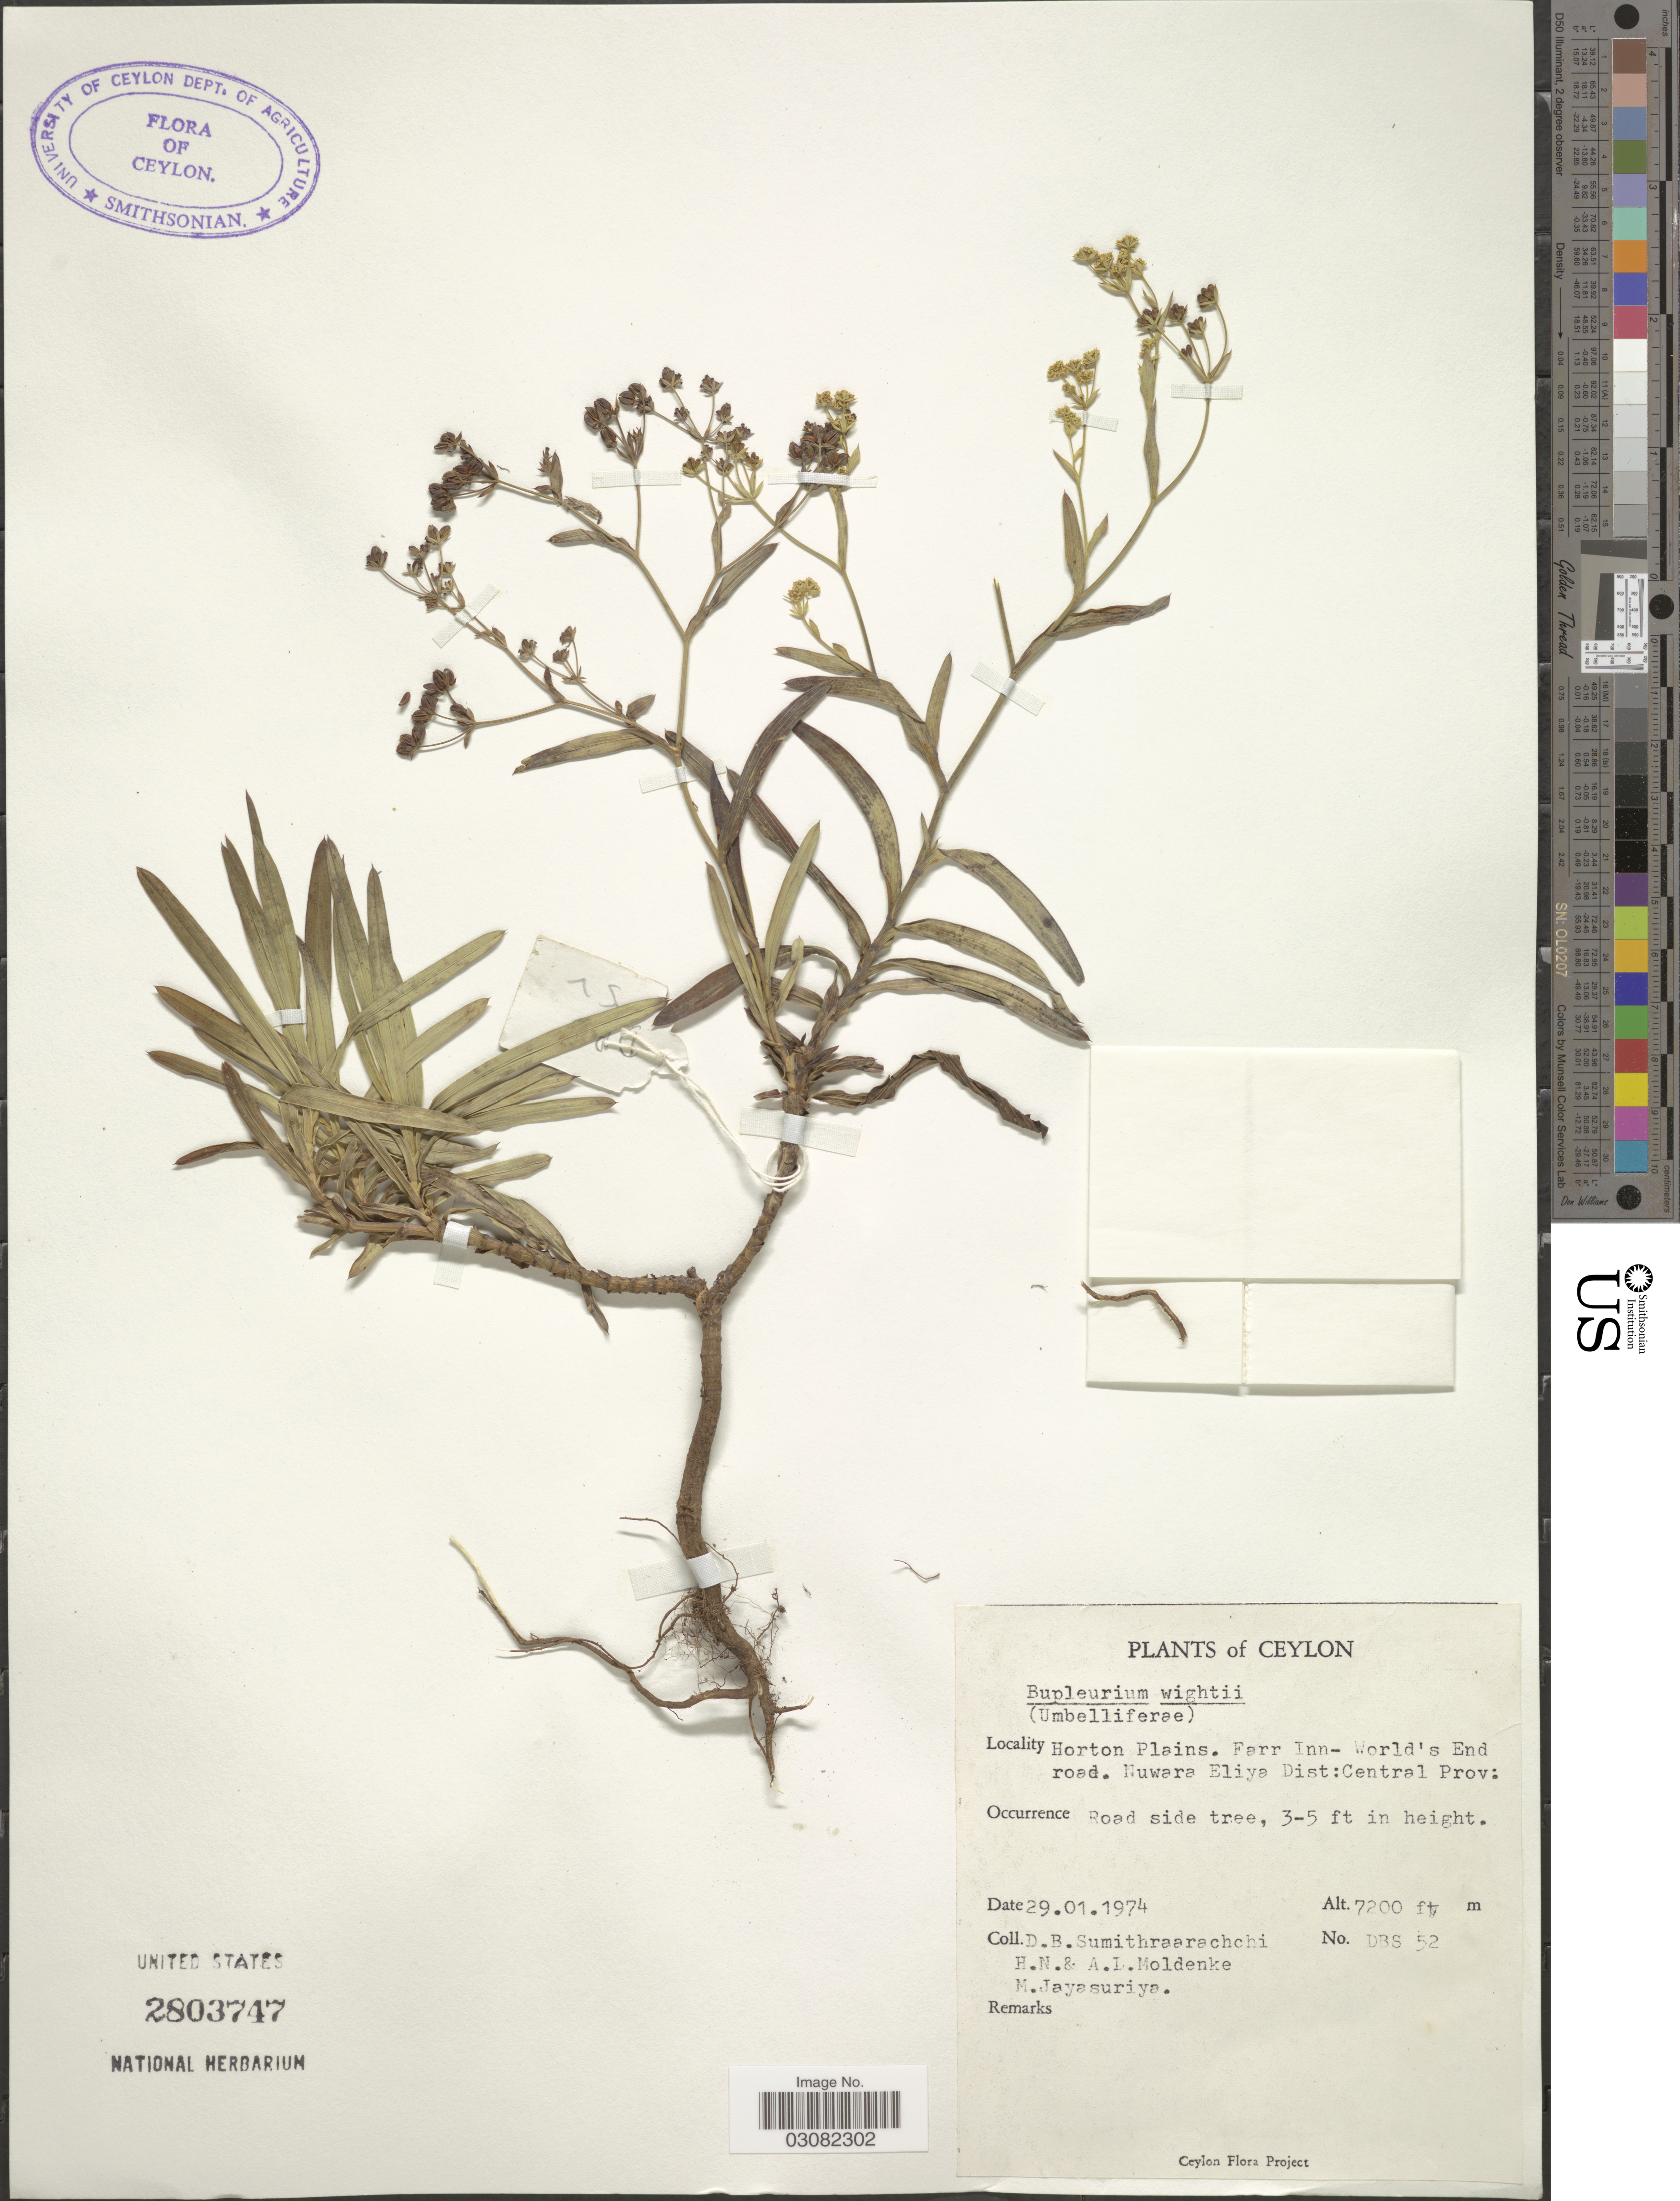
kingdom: Plantae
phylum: Tracheophyta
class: Magnoliopsida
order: Apiales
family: Apiaceae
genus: Bupleurum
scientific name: Bupleurum wightii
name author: Koso-Pol.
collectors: D. B. Sumithraarachchi, H. N. Moldenke, A. L. Moldenke & M. Jayasuriya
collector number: DBS 52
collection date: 1974-01-29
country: Sri Lanka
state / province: Central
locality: Ceylon. Horton Plains. Farr Inn- World's End road. Nuwara Eliya Dist.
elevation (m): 2195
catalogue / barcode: US 2803747